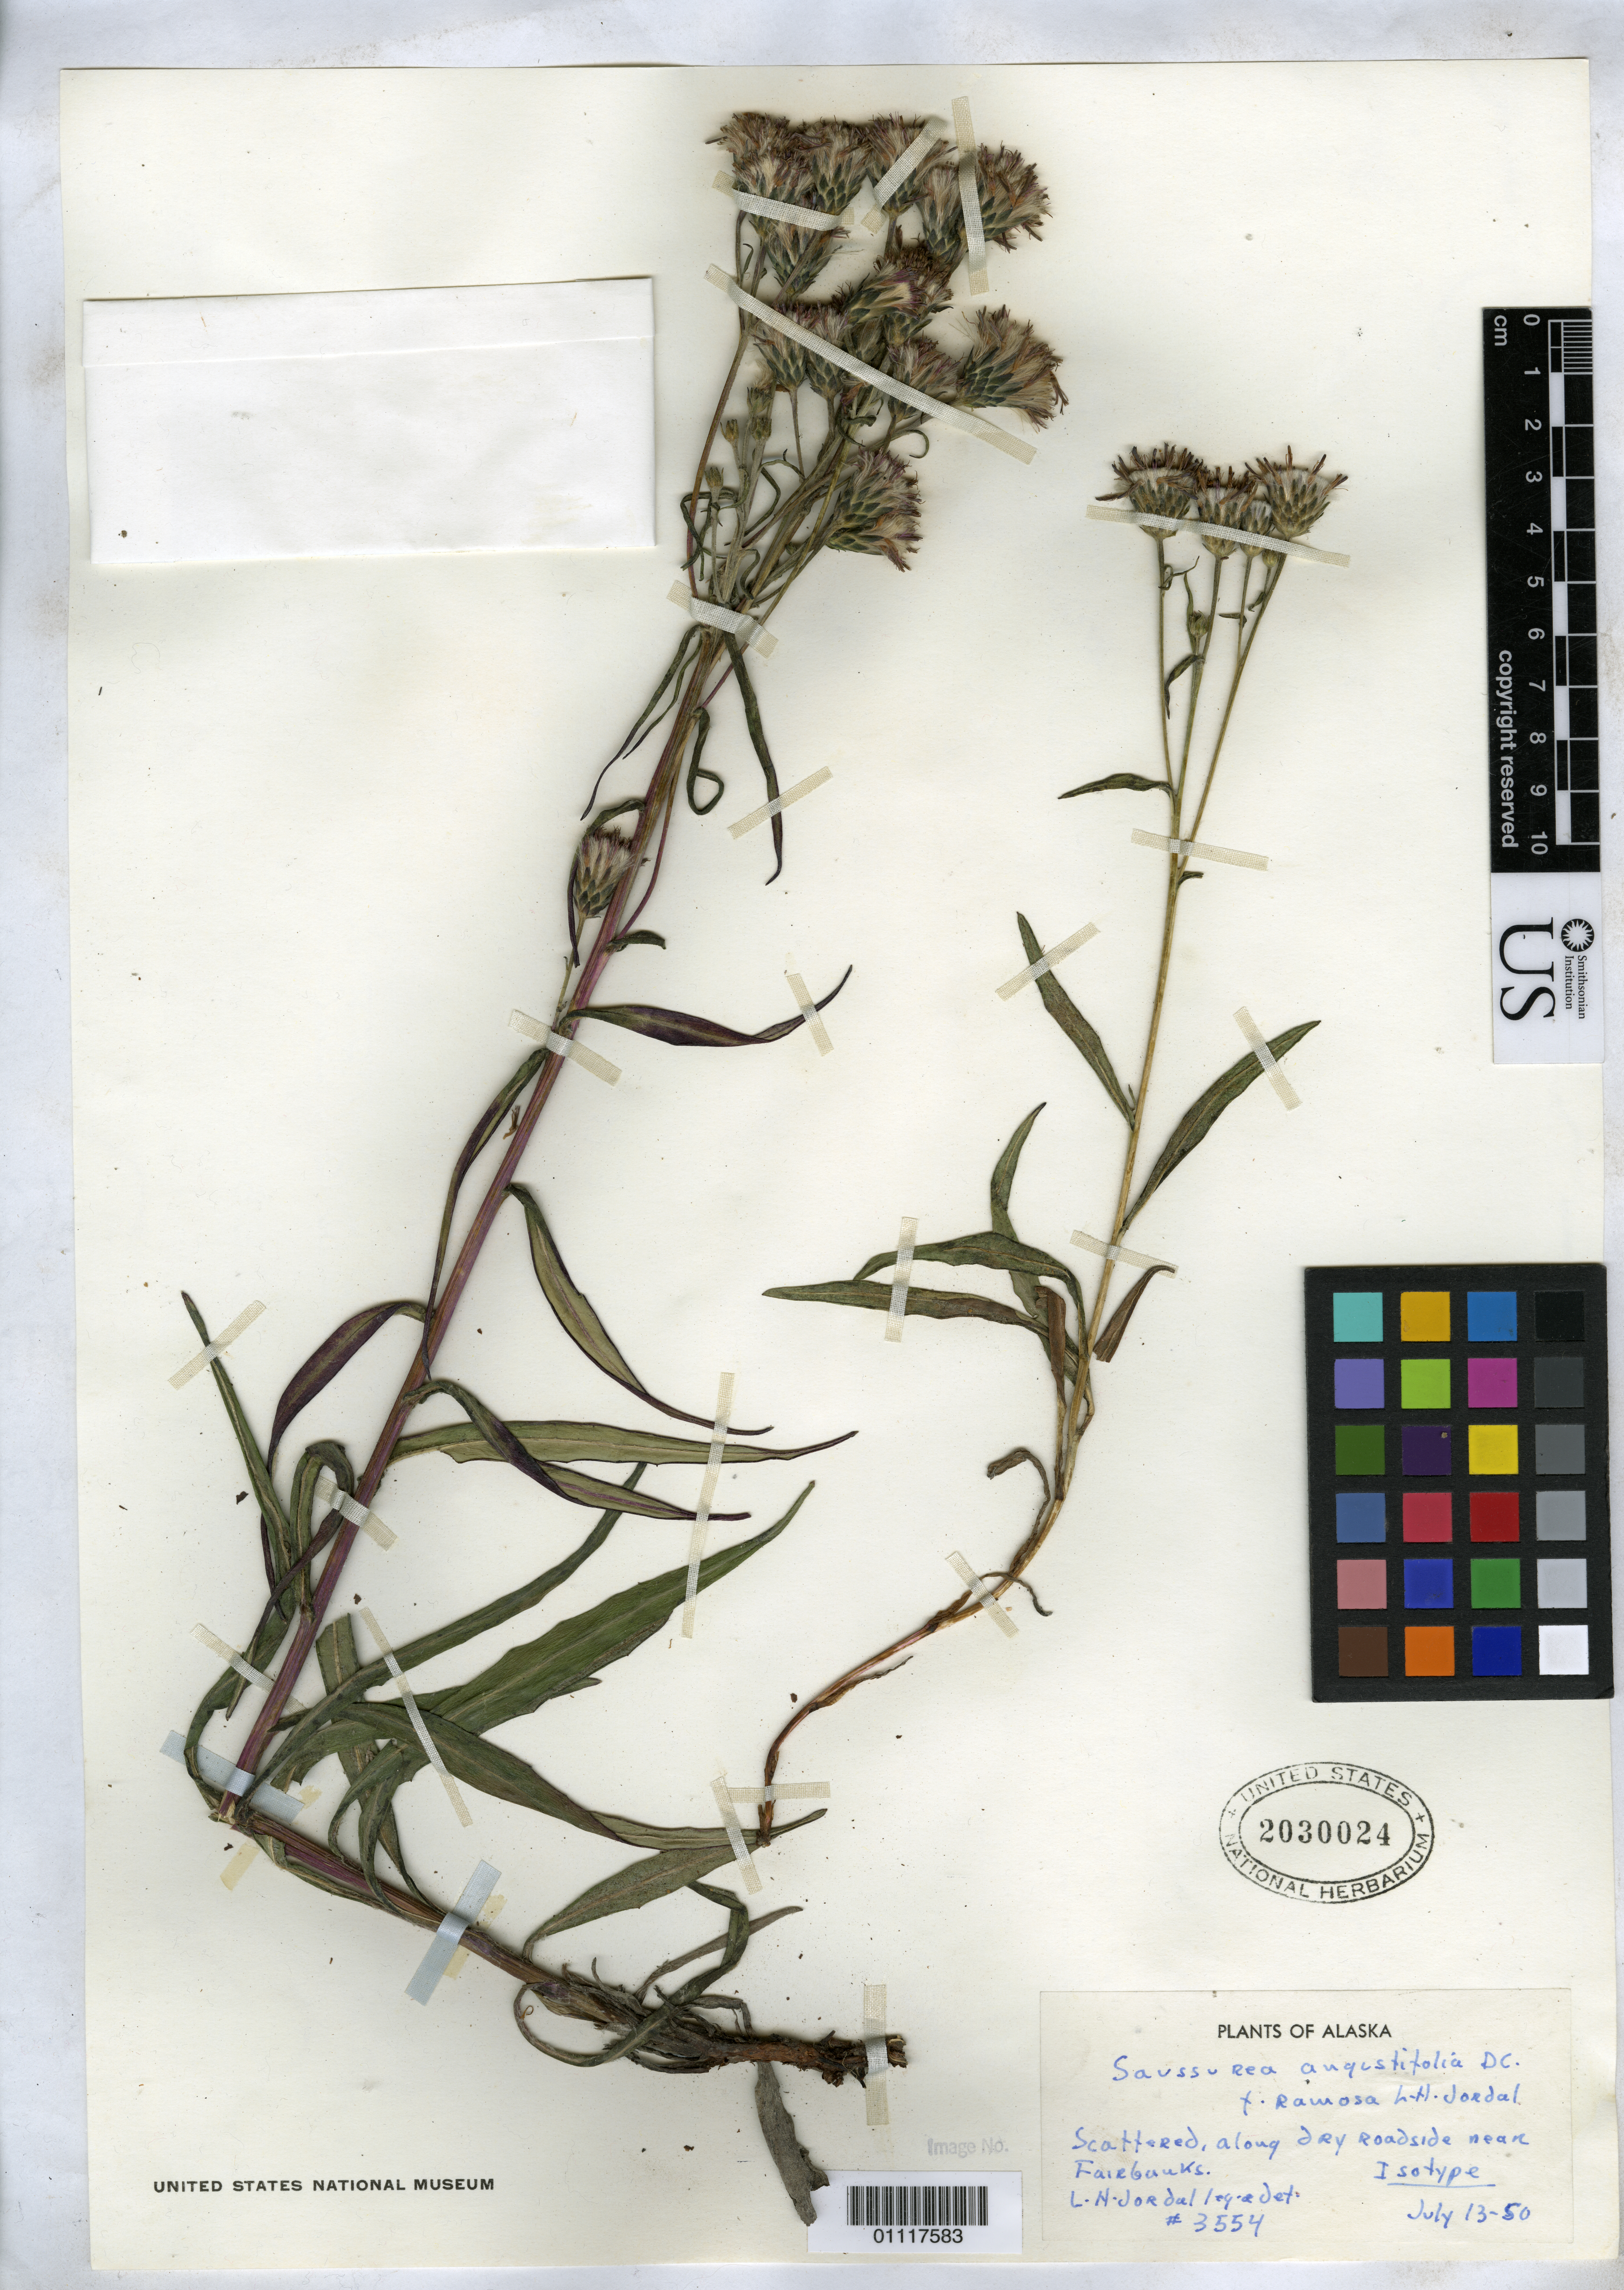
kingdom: Plantae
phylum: Tracheophyta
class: Magnoliopsida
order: Asterales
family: Asteraceae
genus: Saussurea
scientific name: Saussurea angustifolia f. ramosa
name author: Jordal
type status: Isotype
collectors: L. Jordal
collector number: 3554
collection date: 1950-07-13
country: United States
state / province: Alaska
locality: near Fairbanks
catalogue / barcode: US 2030024